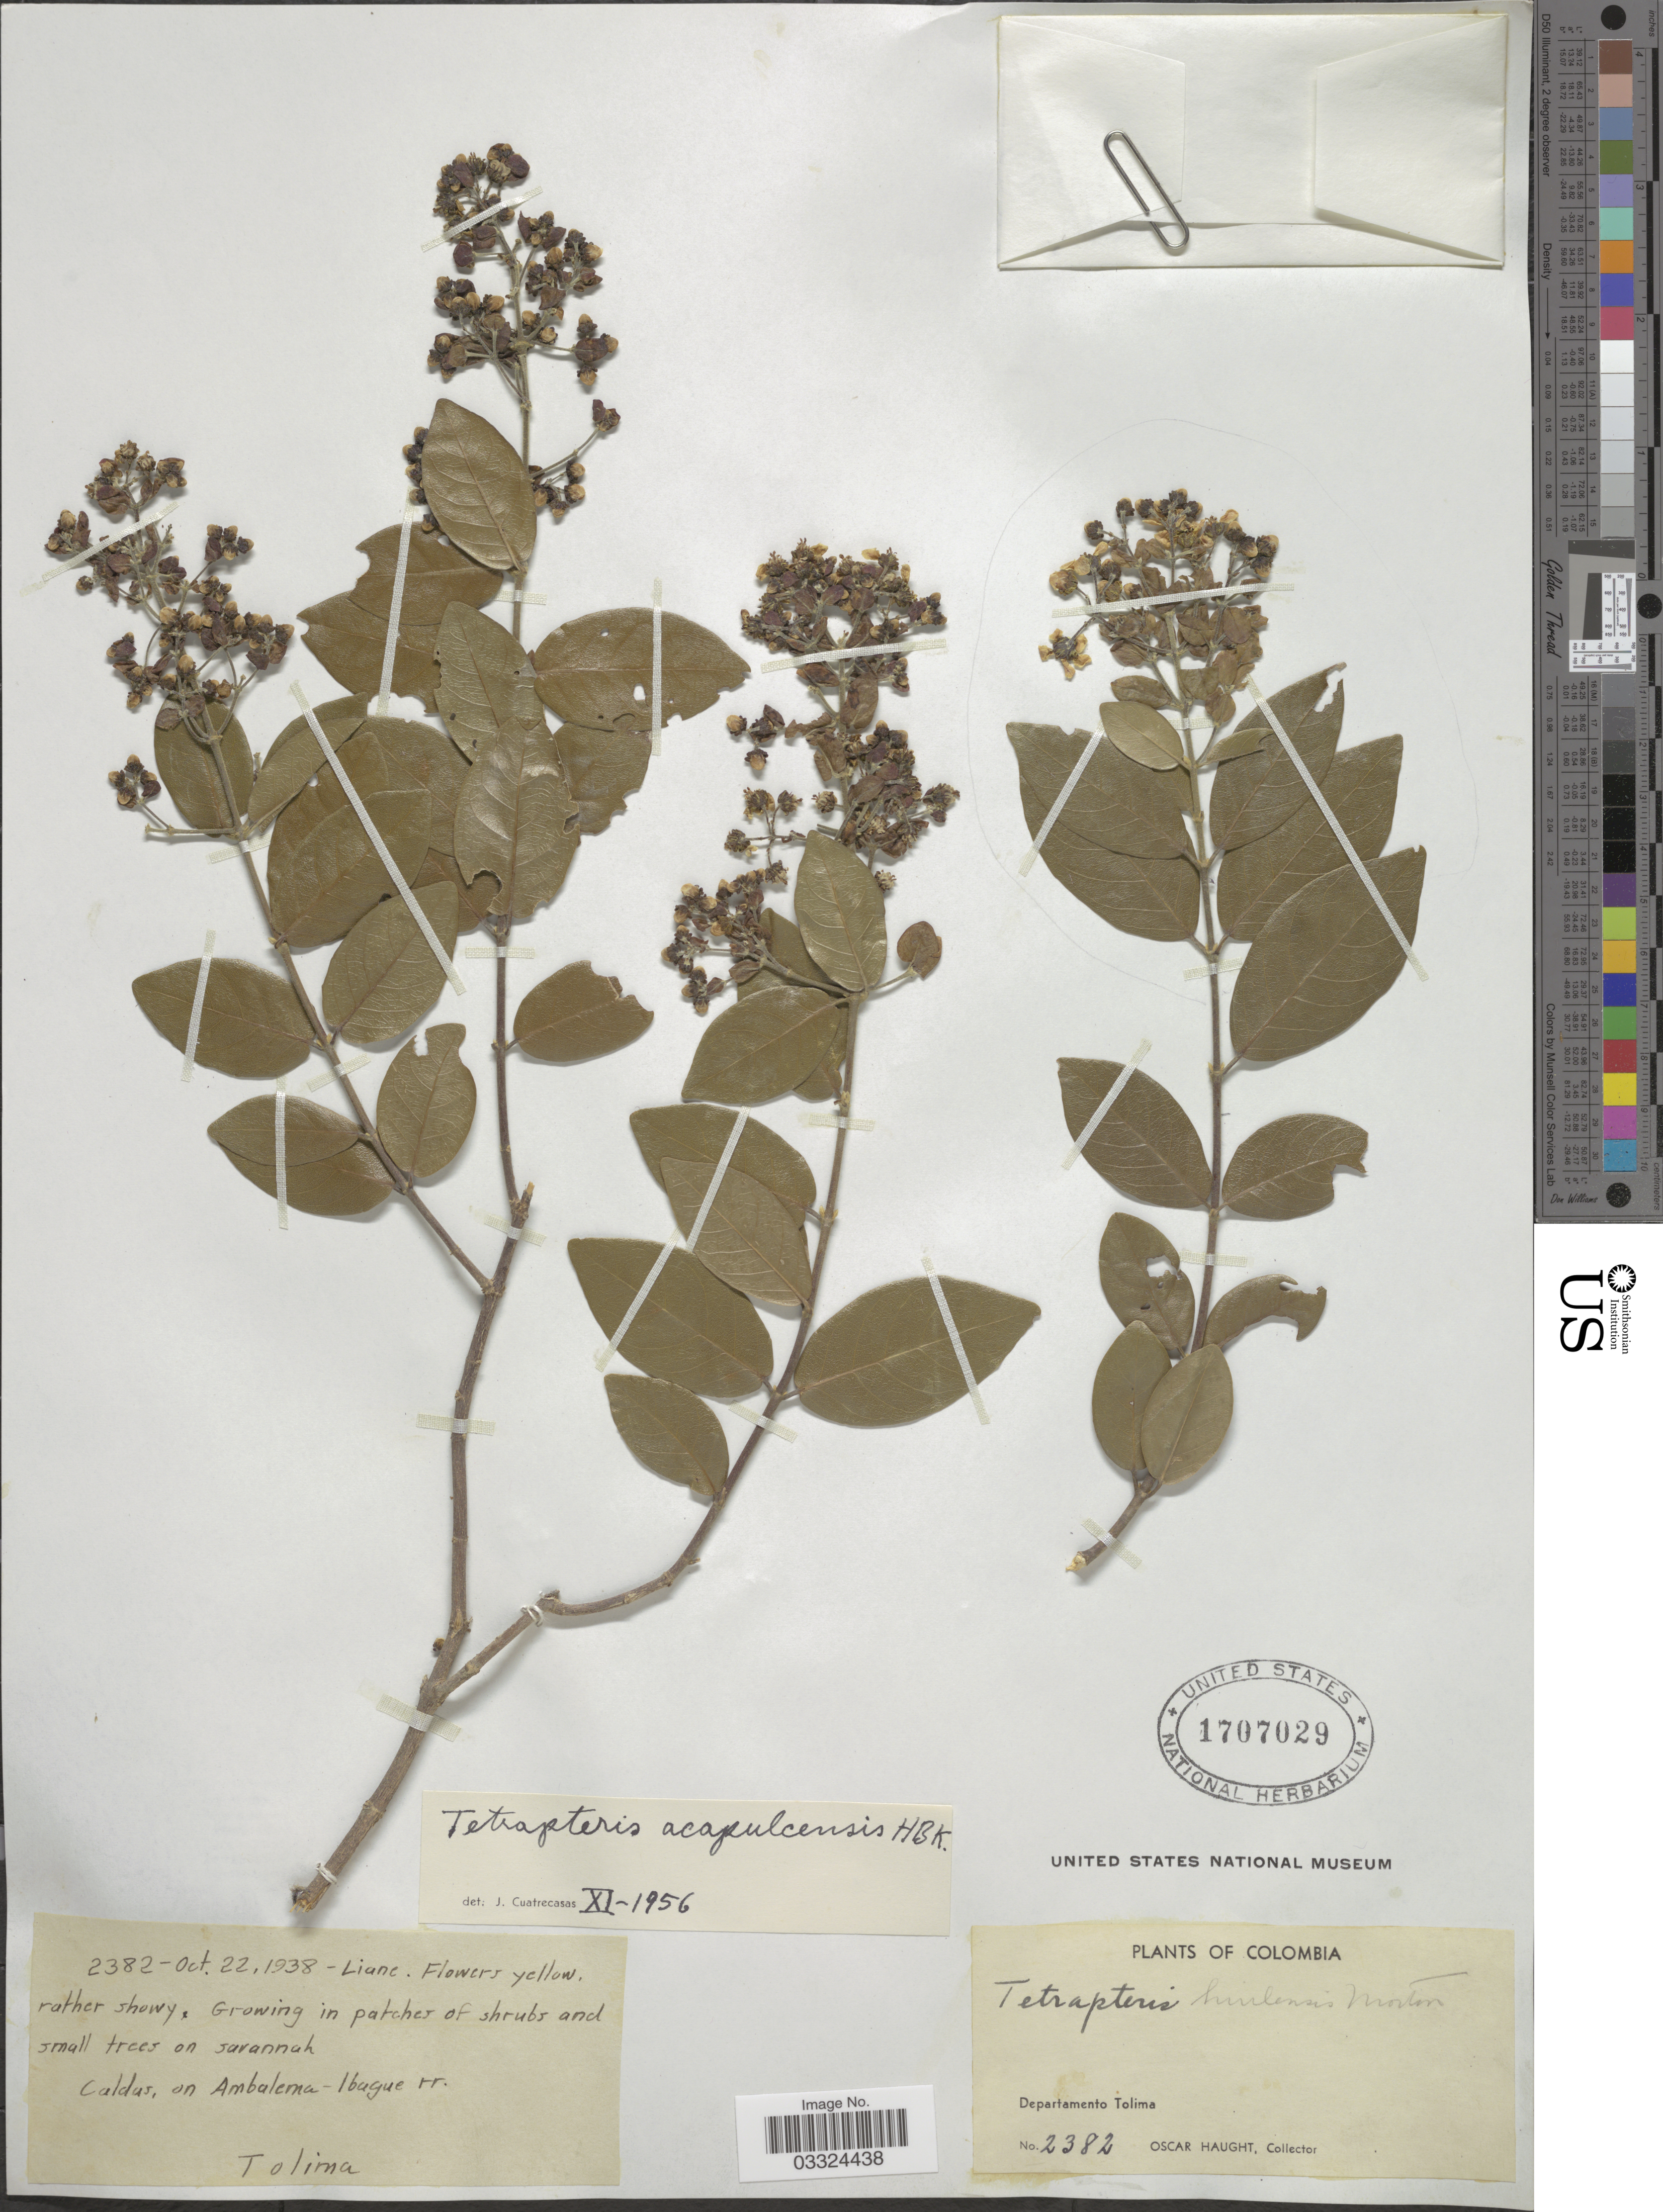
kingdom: Plantae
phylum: Tracheophyta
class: Magnoliopsida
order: Malpighiales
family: Malpighiaceae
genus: Tetrapterys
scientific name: Tetrapterys acapulcensis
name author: Kunth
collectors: O. Haught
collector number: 2382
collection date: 1938-10-22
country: Colombia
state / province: Tolima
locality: Departamento Tolima. Caldas, on Ambalema-Ibague rr.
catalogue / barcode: US 1707029